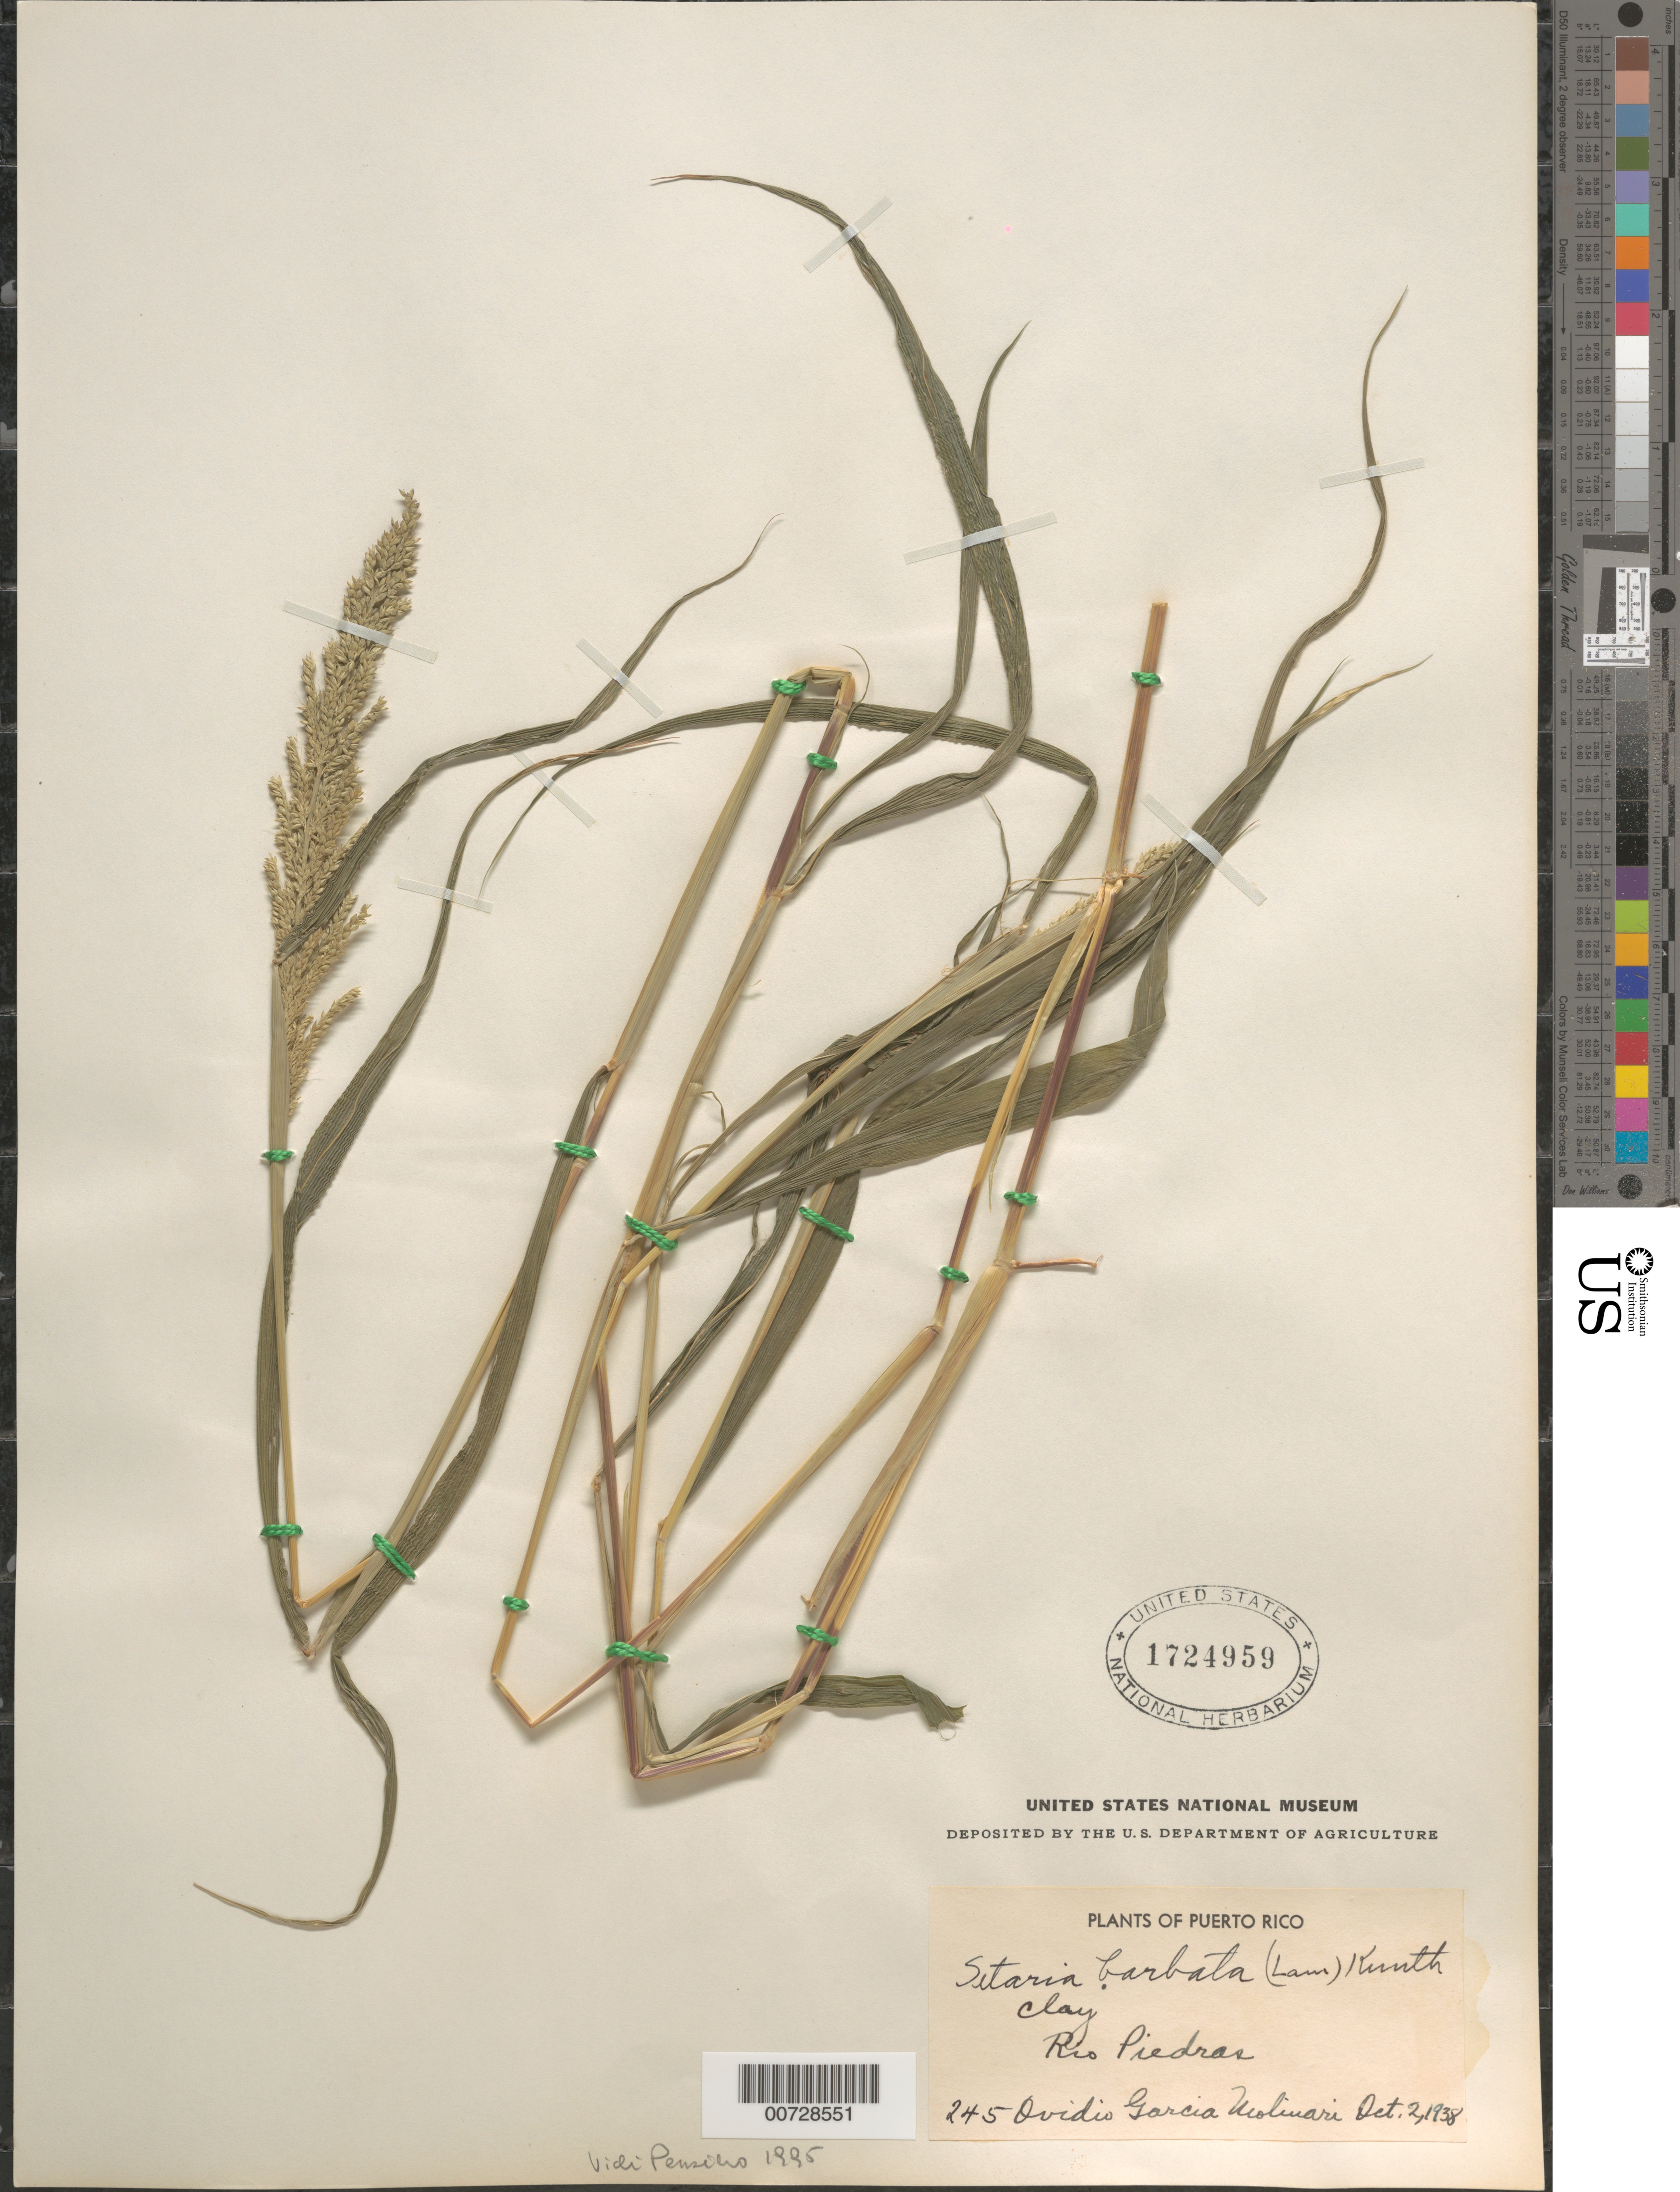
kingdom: Plantae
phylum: Tracheophyta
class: Liliopsida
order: Poales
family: Poaceae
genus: Setaria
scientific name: Setaria barbata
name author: (Lam.) Kunth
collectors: O. García-Molinari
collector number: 245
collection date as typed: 02 Oct 1938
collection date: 1938-10-02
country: Puerto Rico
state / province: San Juan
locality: Rio Piedras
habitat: Clay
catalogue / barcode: US 1724959